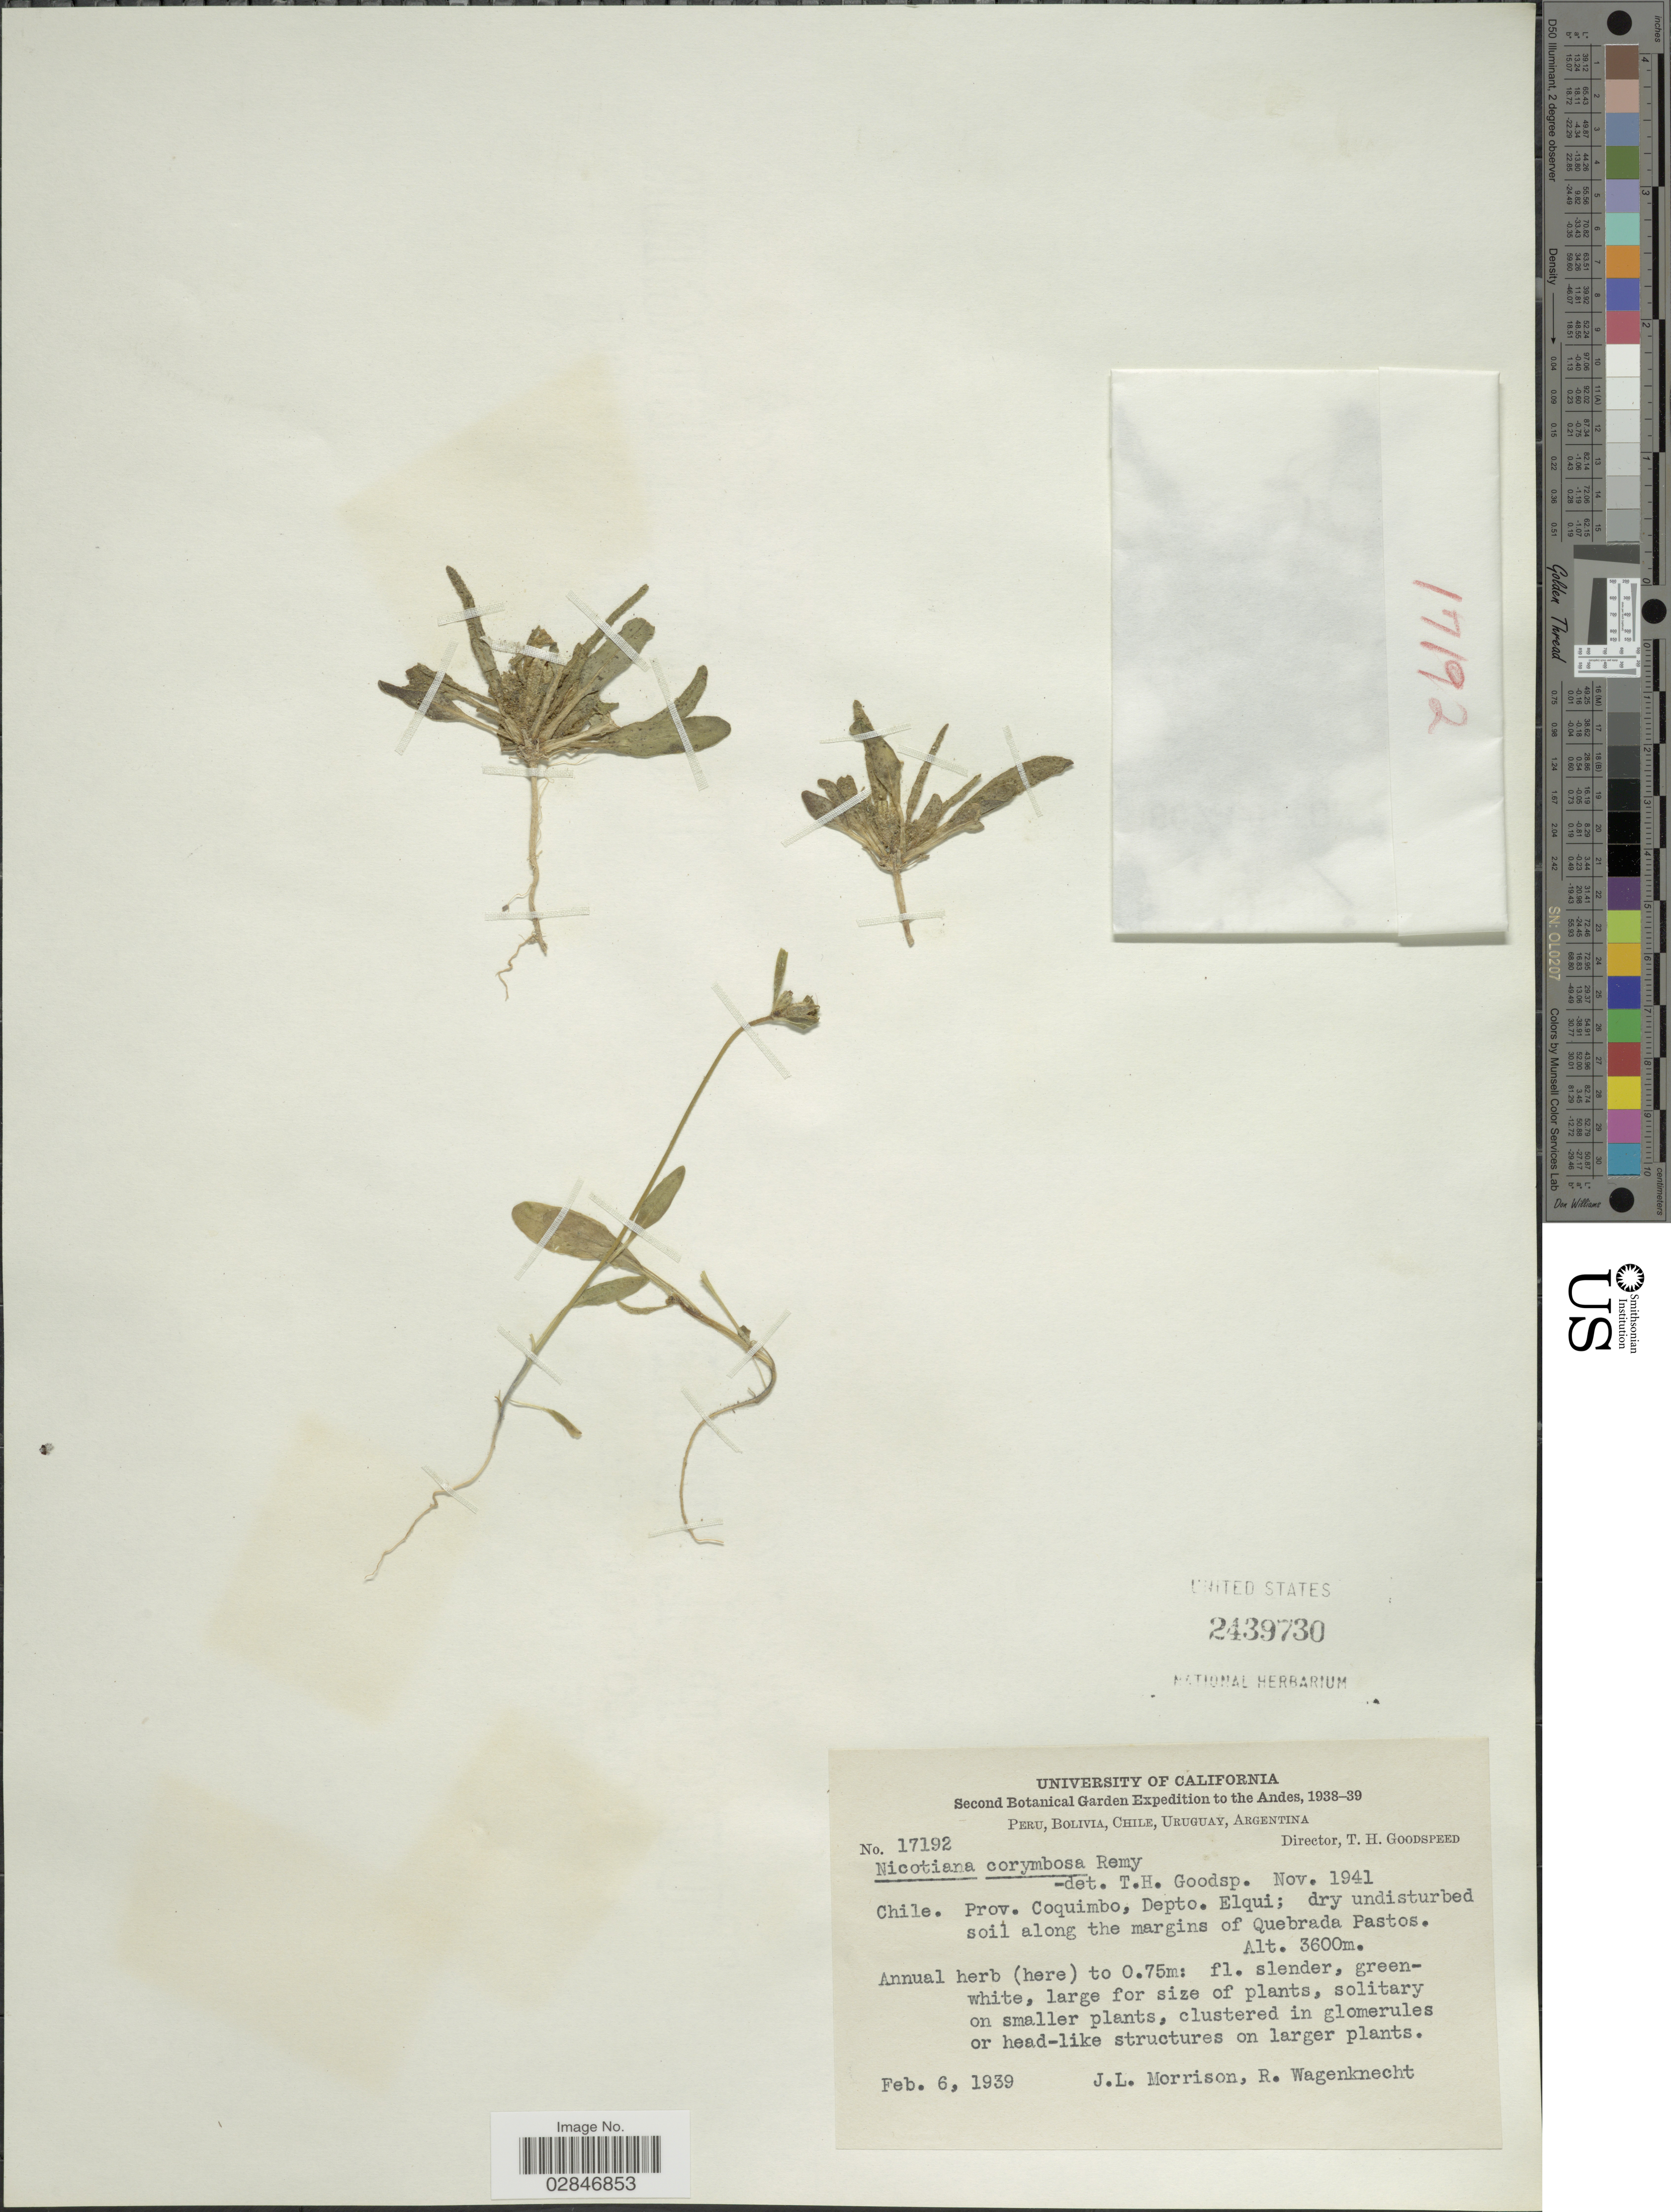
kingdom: Plantae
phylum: Tracheophyta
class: Magnoliopsida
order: Solanales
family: Solanaceae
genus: Nicotiana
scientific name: Nicotiana corymbosa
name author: J. Rémy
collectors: J. Morrison & R. Wagenknecht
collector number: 17192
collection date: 1939-02-06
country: Chile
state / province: Coquimbo (IV)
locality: The Andes, Prov. Coquimbo, Depto. Elqui ; dry undisturbed soil along the margins of Quebrada Pastos.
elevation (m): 3600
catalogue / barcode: US 2439730